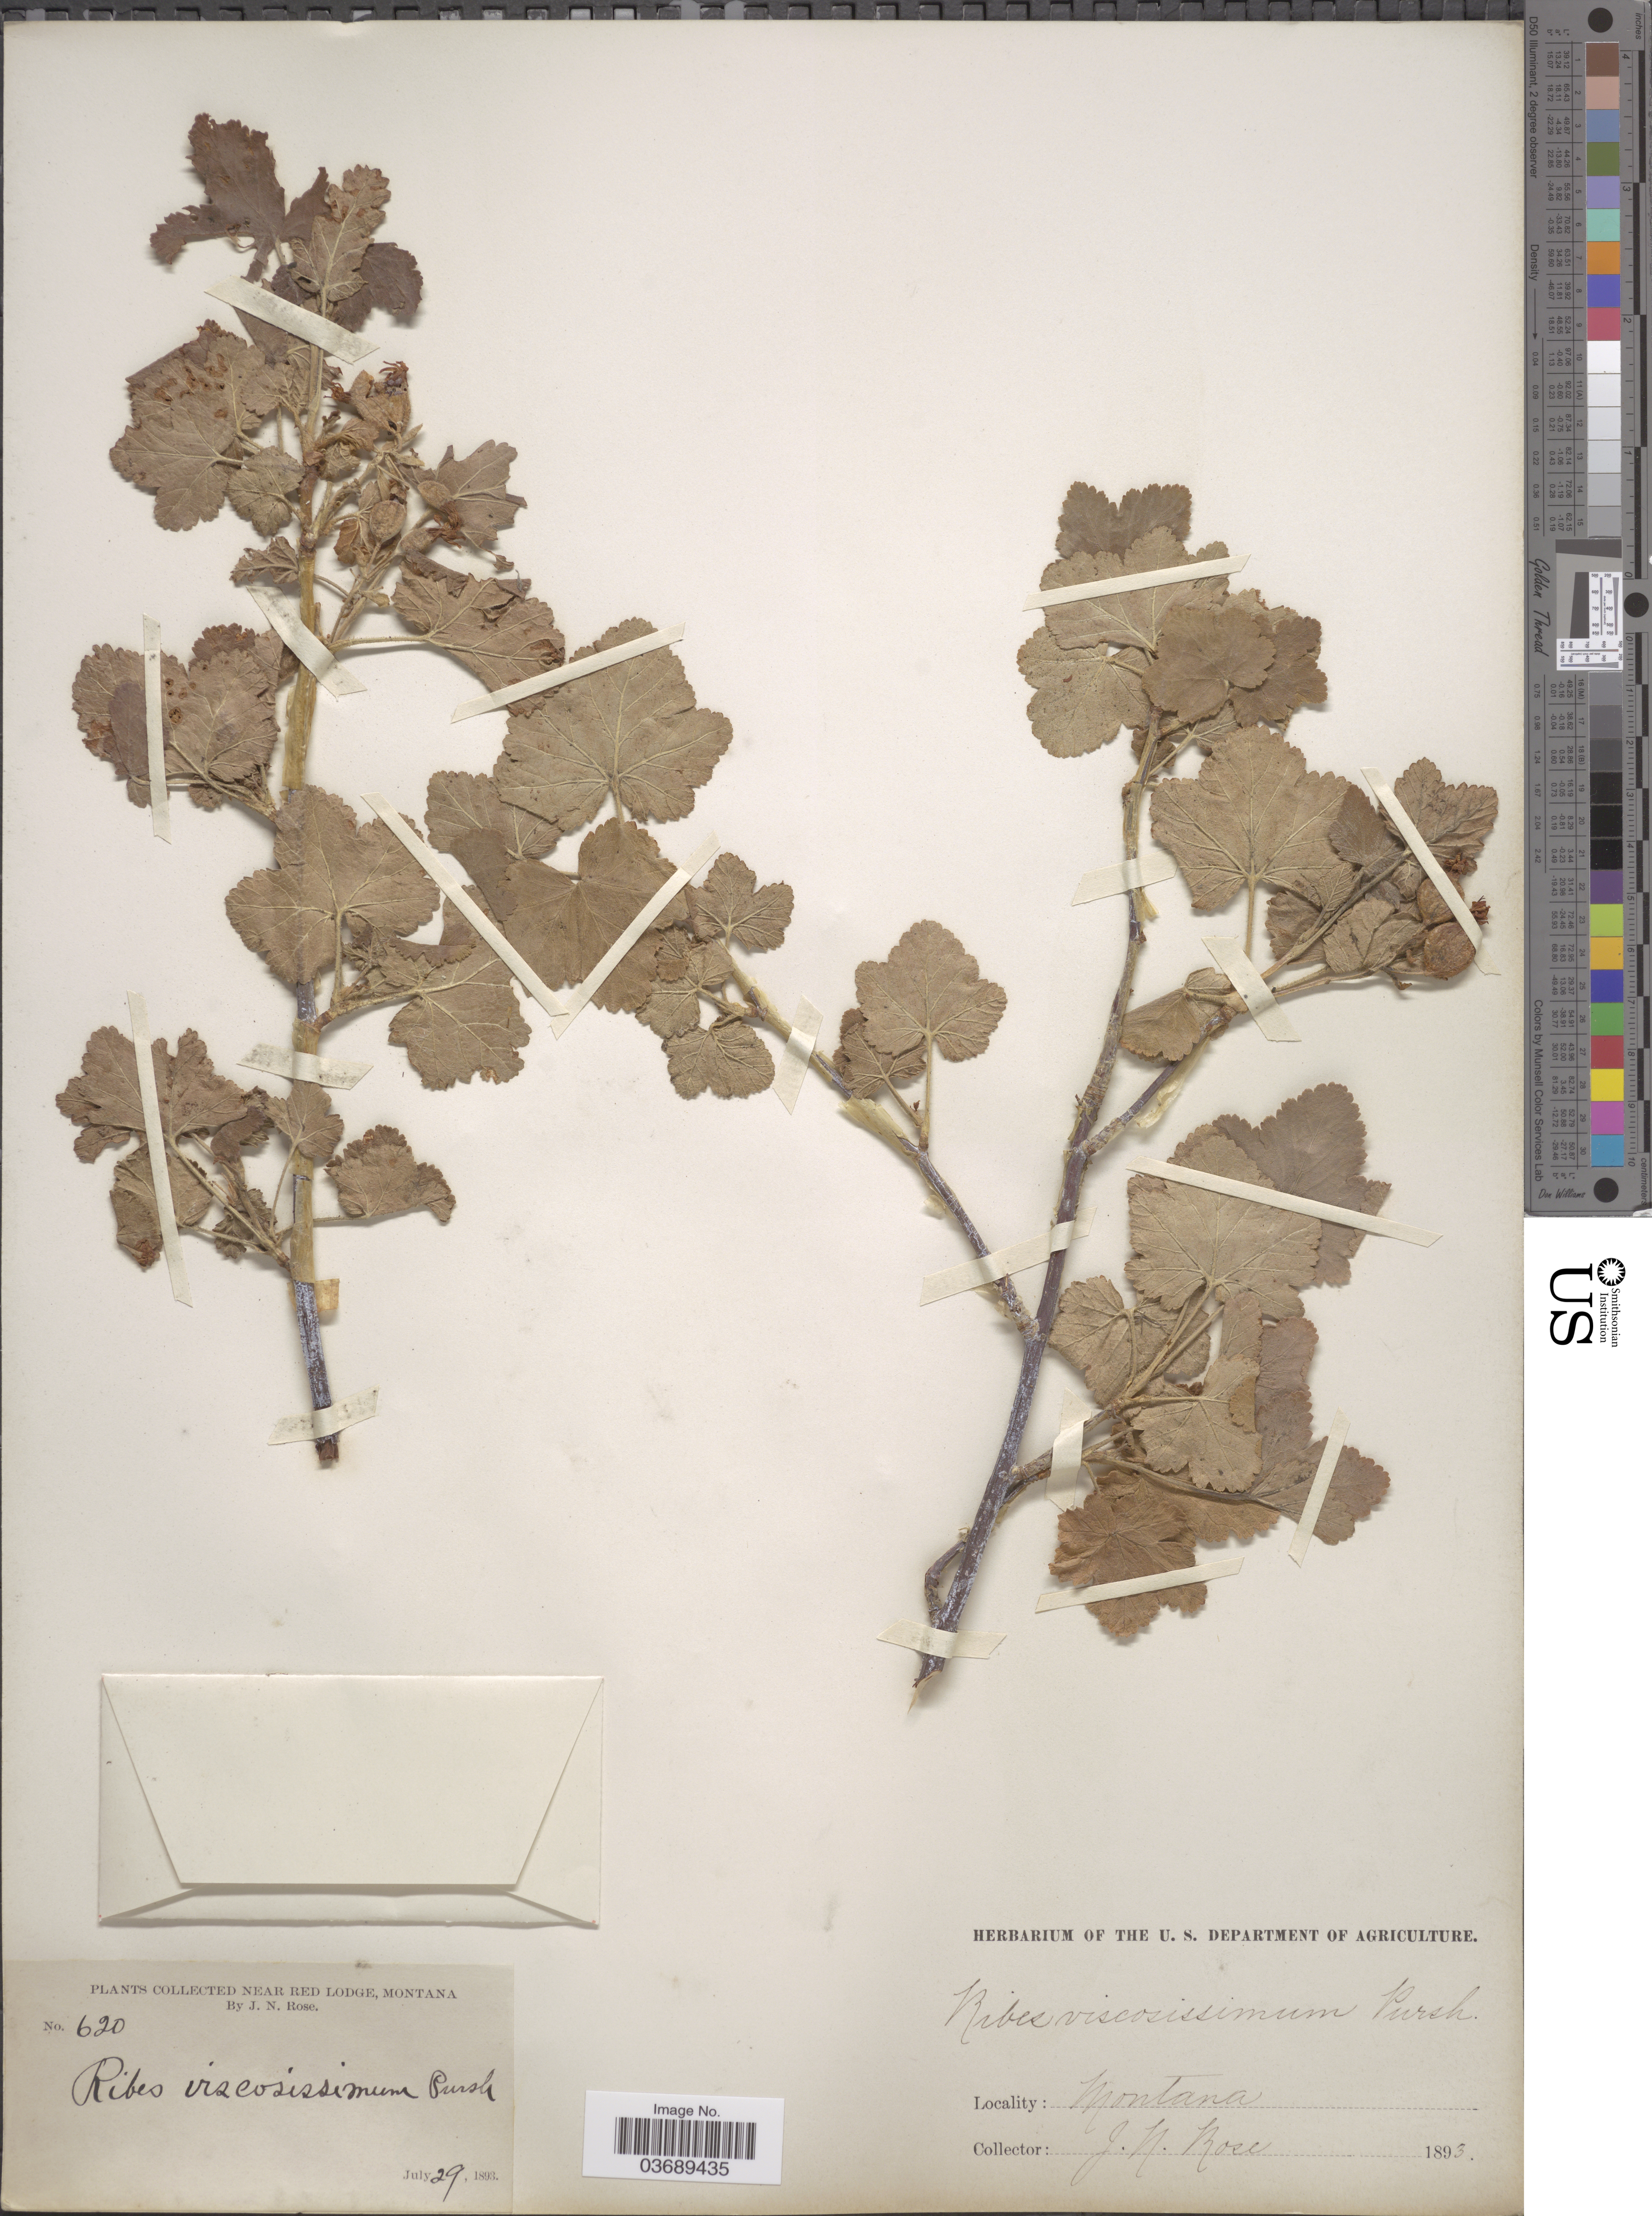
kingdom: Plantae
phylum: Tracheophyta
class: Magnoliopsida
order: Saxifragales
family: Grossulariaceae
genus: Ribes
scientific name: Ribes viscosissimum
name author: Pursh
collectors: J. N. Rose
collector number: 620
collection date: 1893-07-29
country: United States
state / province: Montana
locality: Near Red Lodge.